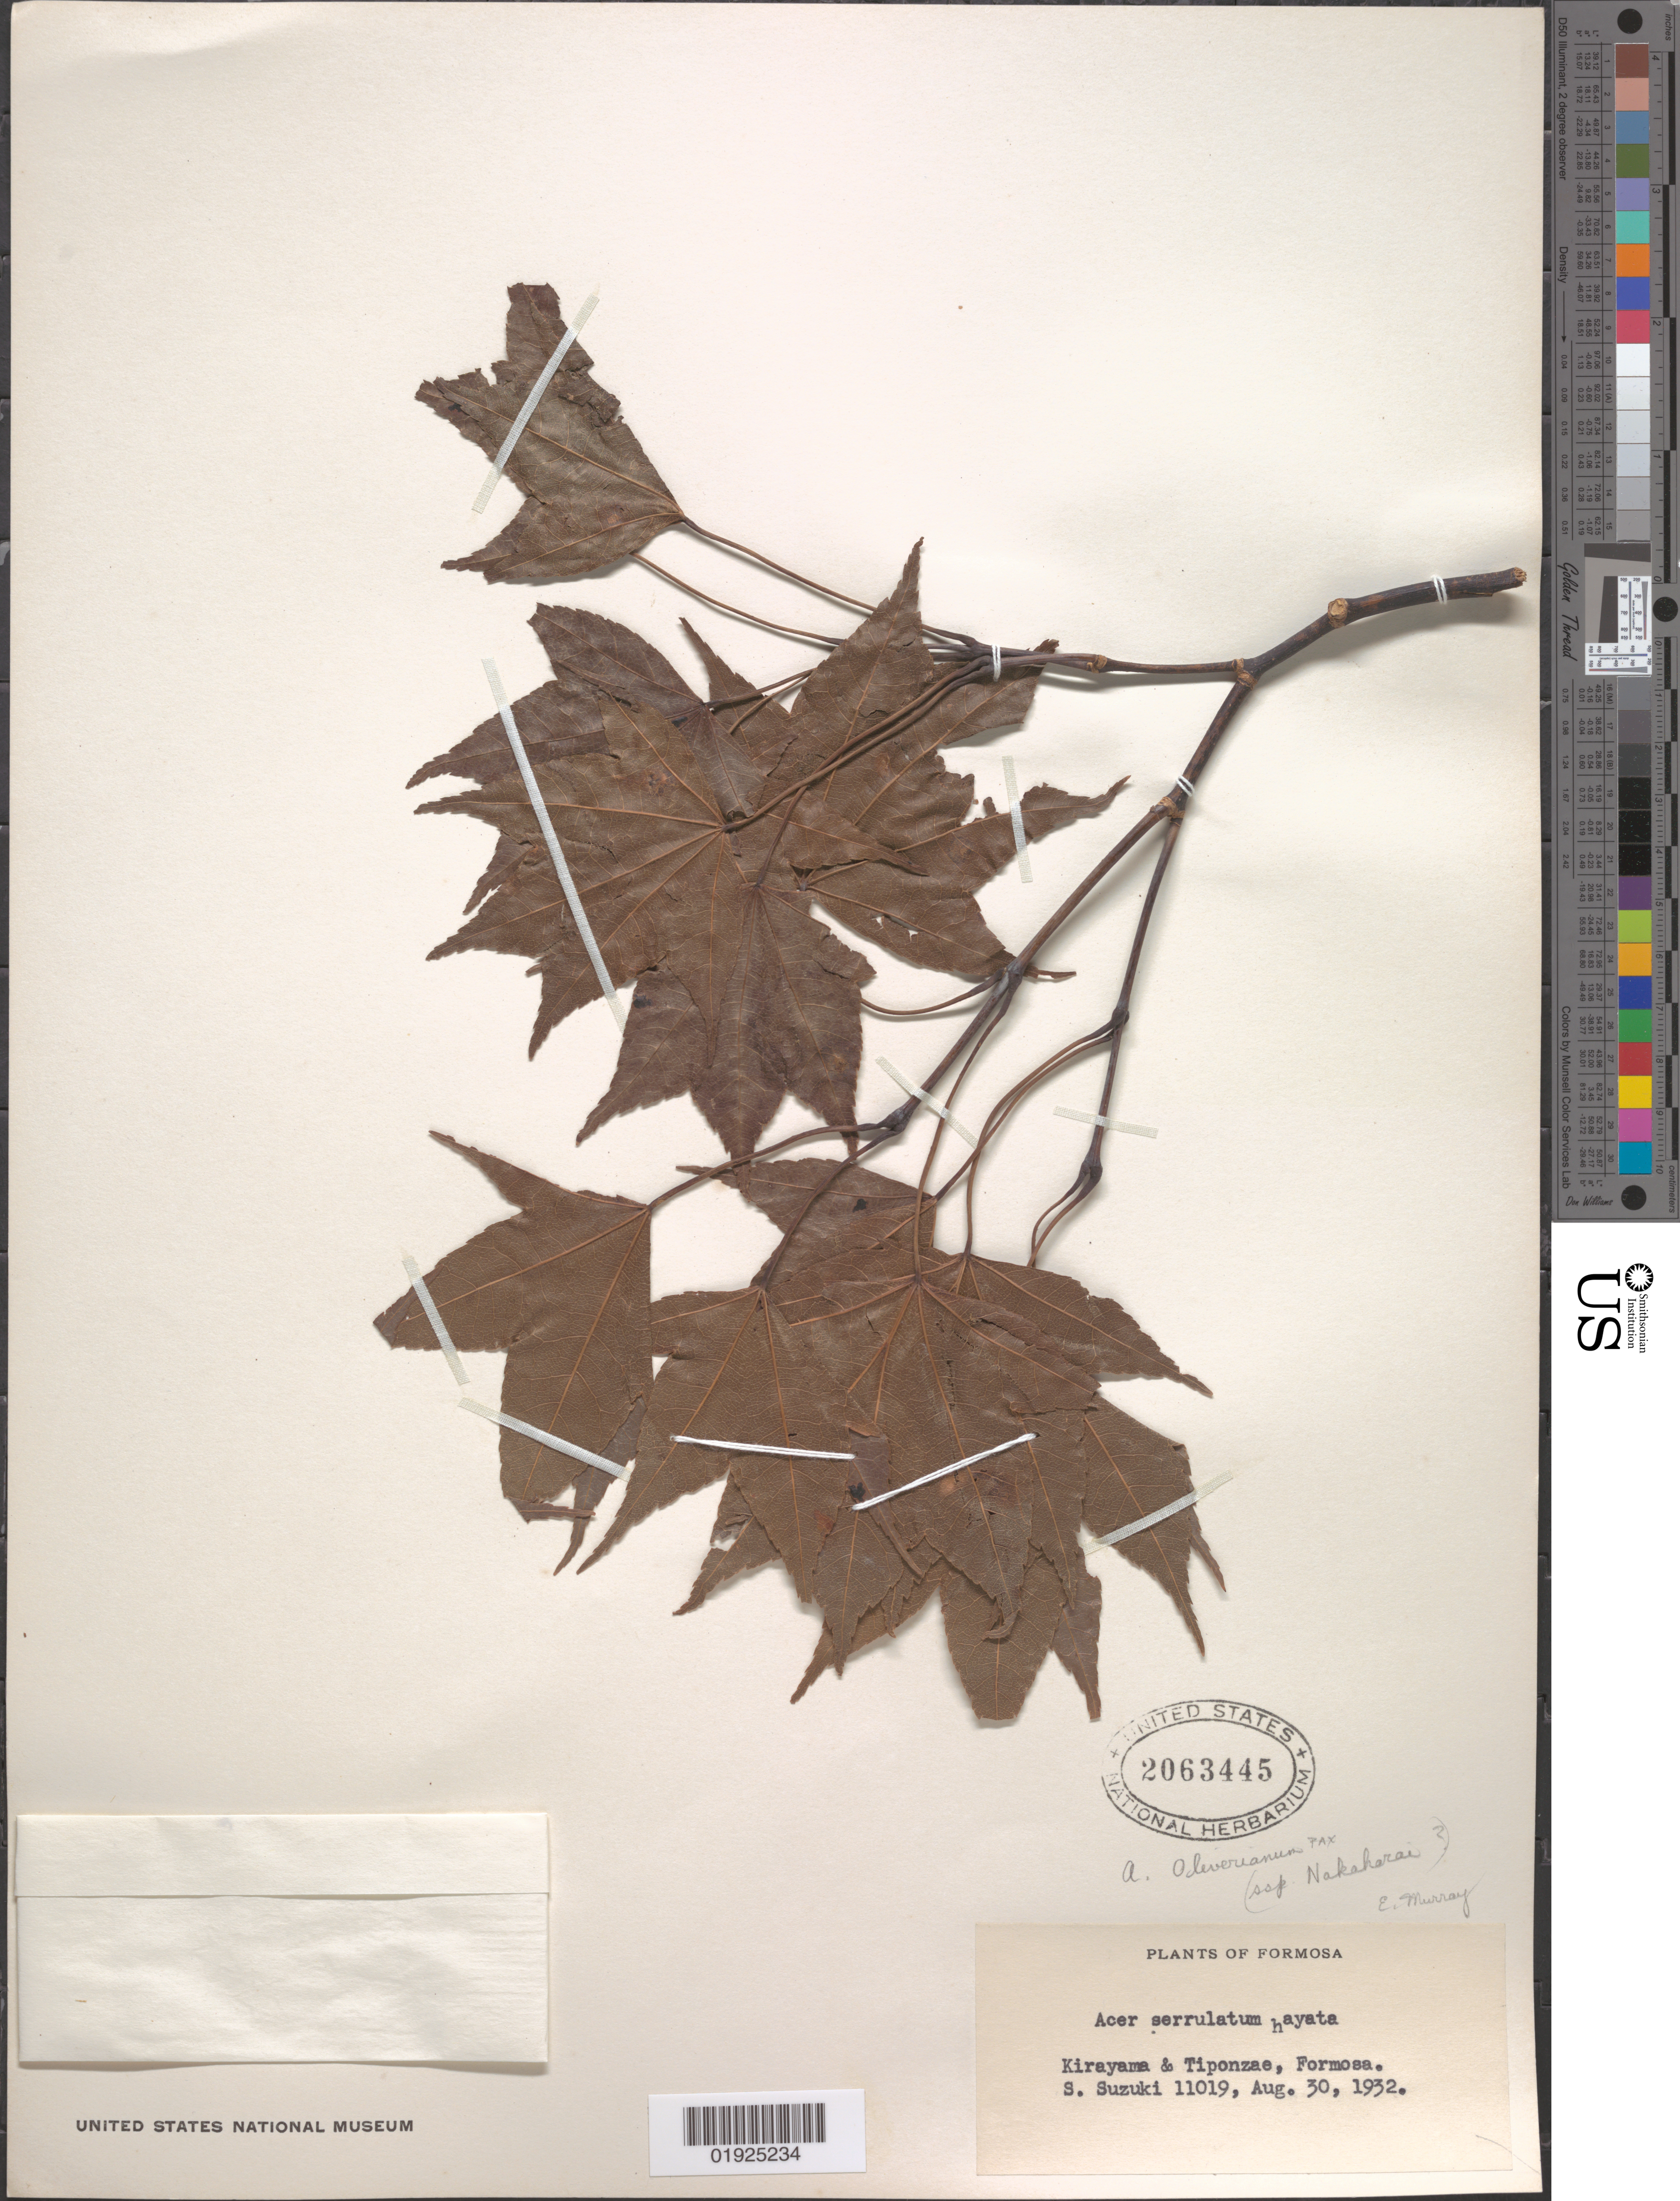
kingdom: Plantae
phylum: Tracheophyta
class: Magnoliopsida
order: Sapindales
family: Sapindaceae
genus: Acer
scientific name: Acer serrulatum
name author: Hayata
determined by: Murray, Edward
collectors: S. Suzuki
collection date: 1932-08-30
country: Taiwan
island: Taiwan I.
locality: Formosa [Taiwan]. Kirayama & Tiponzae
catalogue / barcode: US 2063445